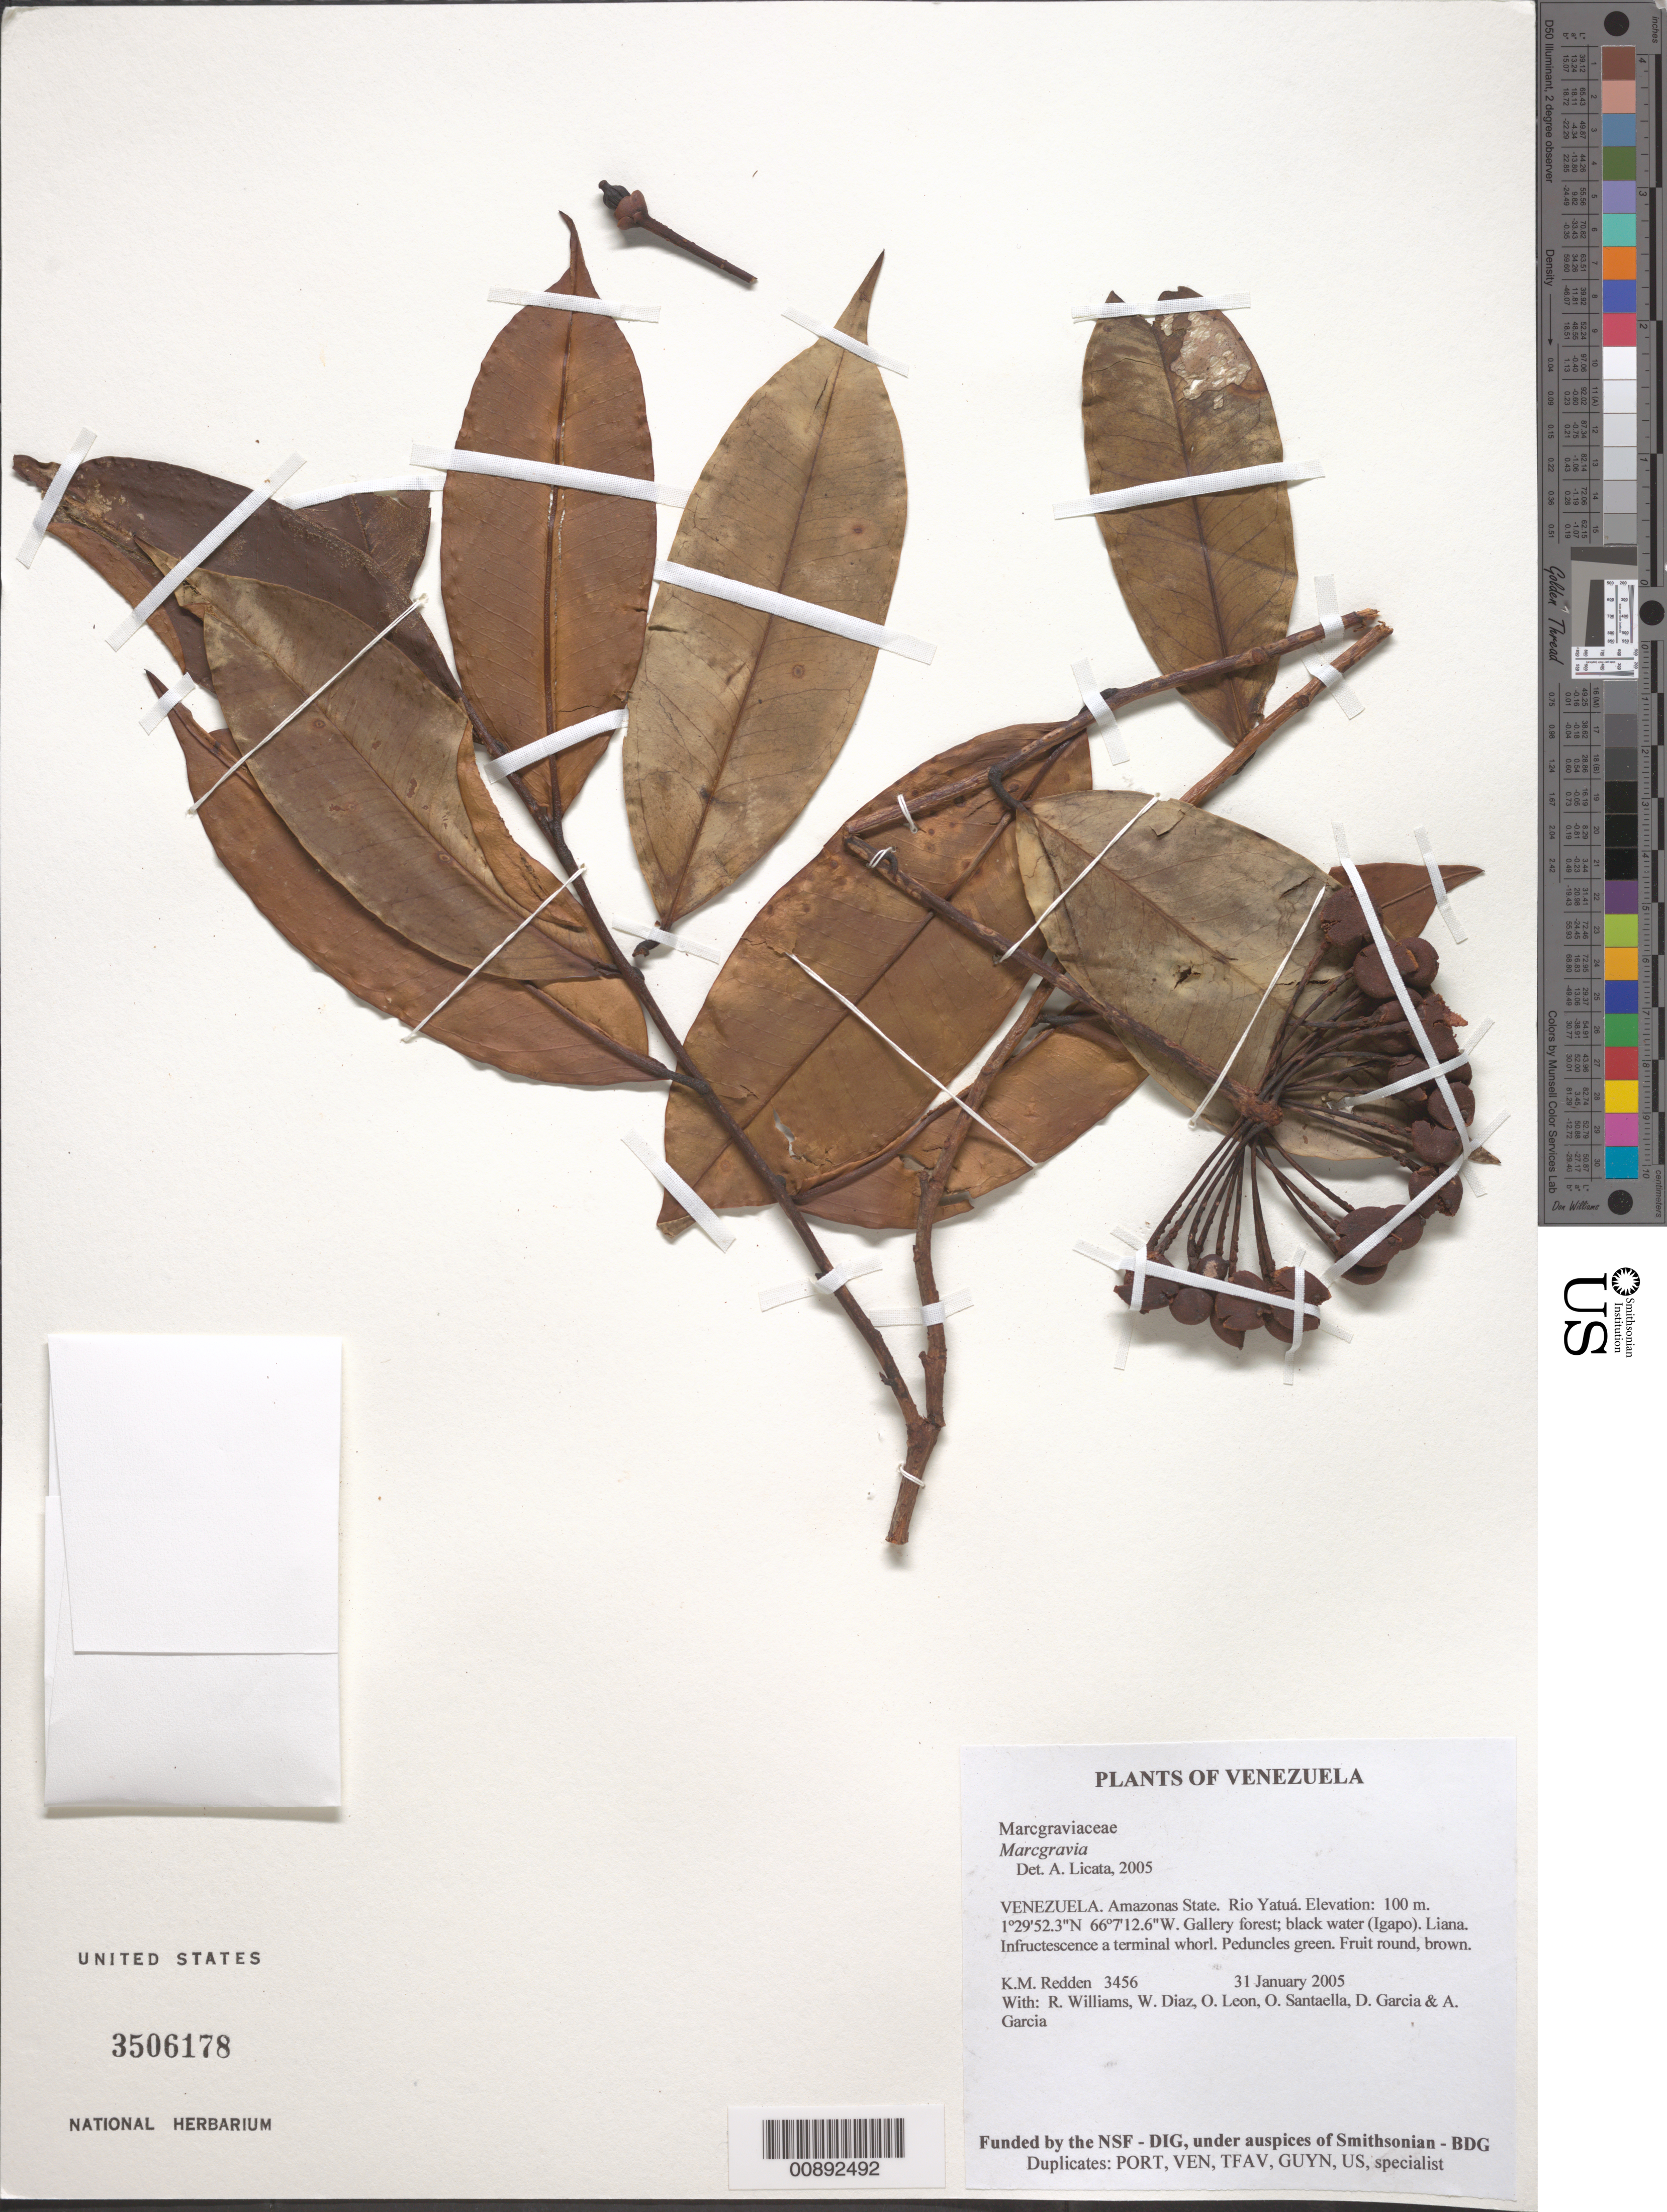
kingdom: Plantae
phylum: Tracheophyta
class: Magnoliopsida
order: Ericales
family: Marcgraviaceae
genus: Marcgravia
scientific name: Marcgravia sp.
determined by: Licata, A., (PORT), Univ. Nac. Exp. de los Llanos Ezequiel Zamora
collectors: K. M. Redden, R. Williams, W. Díaz P., O. León, O. Santaella, D. Garcia & A. Garcia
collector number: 3456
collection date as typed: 31 January 2005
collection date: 2005-01-31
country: Venezuela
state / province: Amazonas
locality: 12 - Rio Yatuá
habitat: Gallery forest; black water (Igapo)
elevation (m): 100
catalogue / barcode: US 3506178